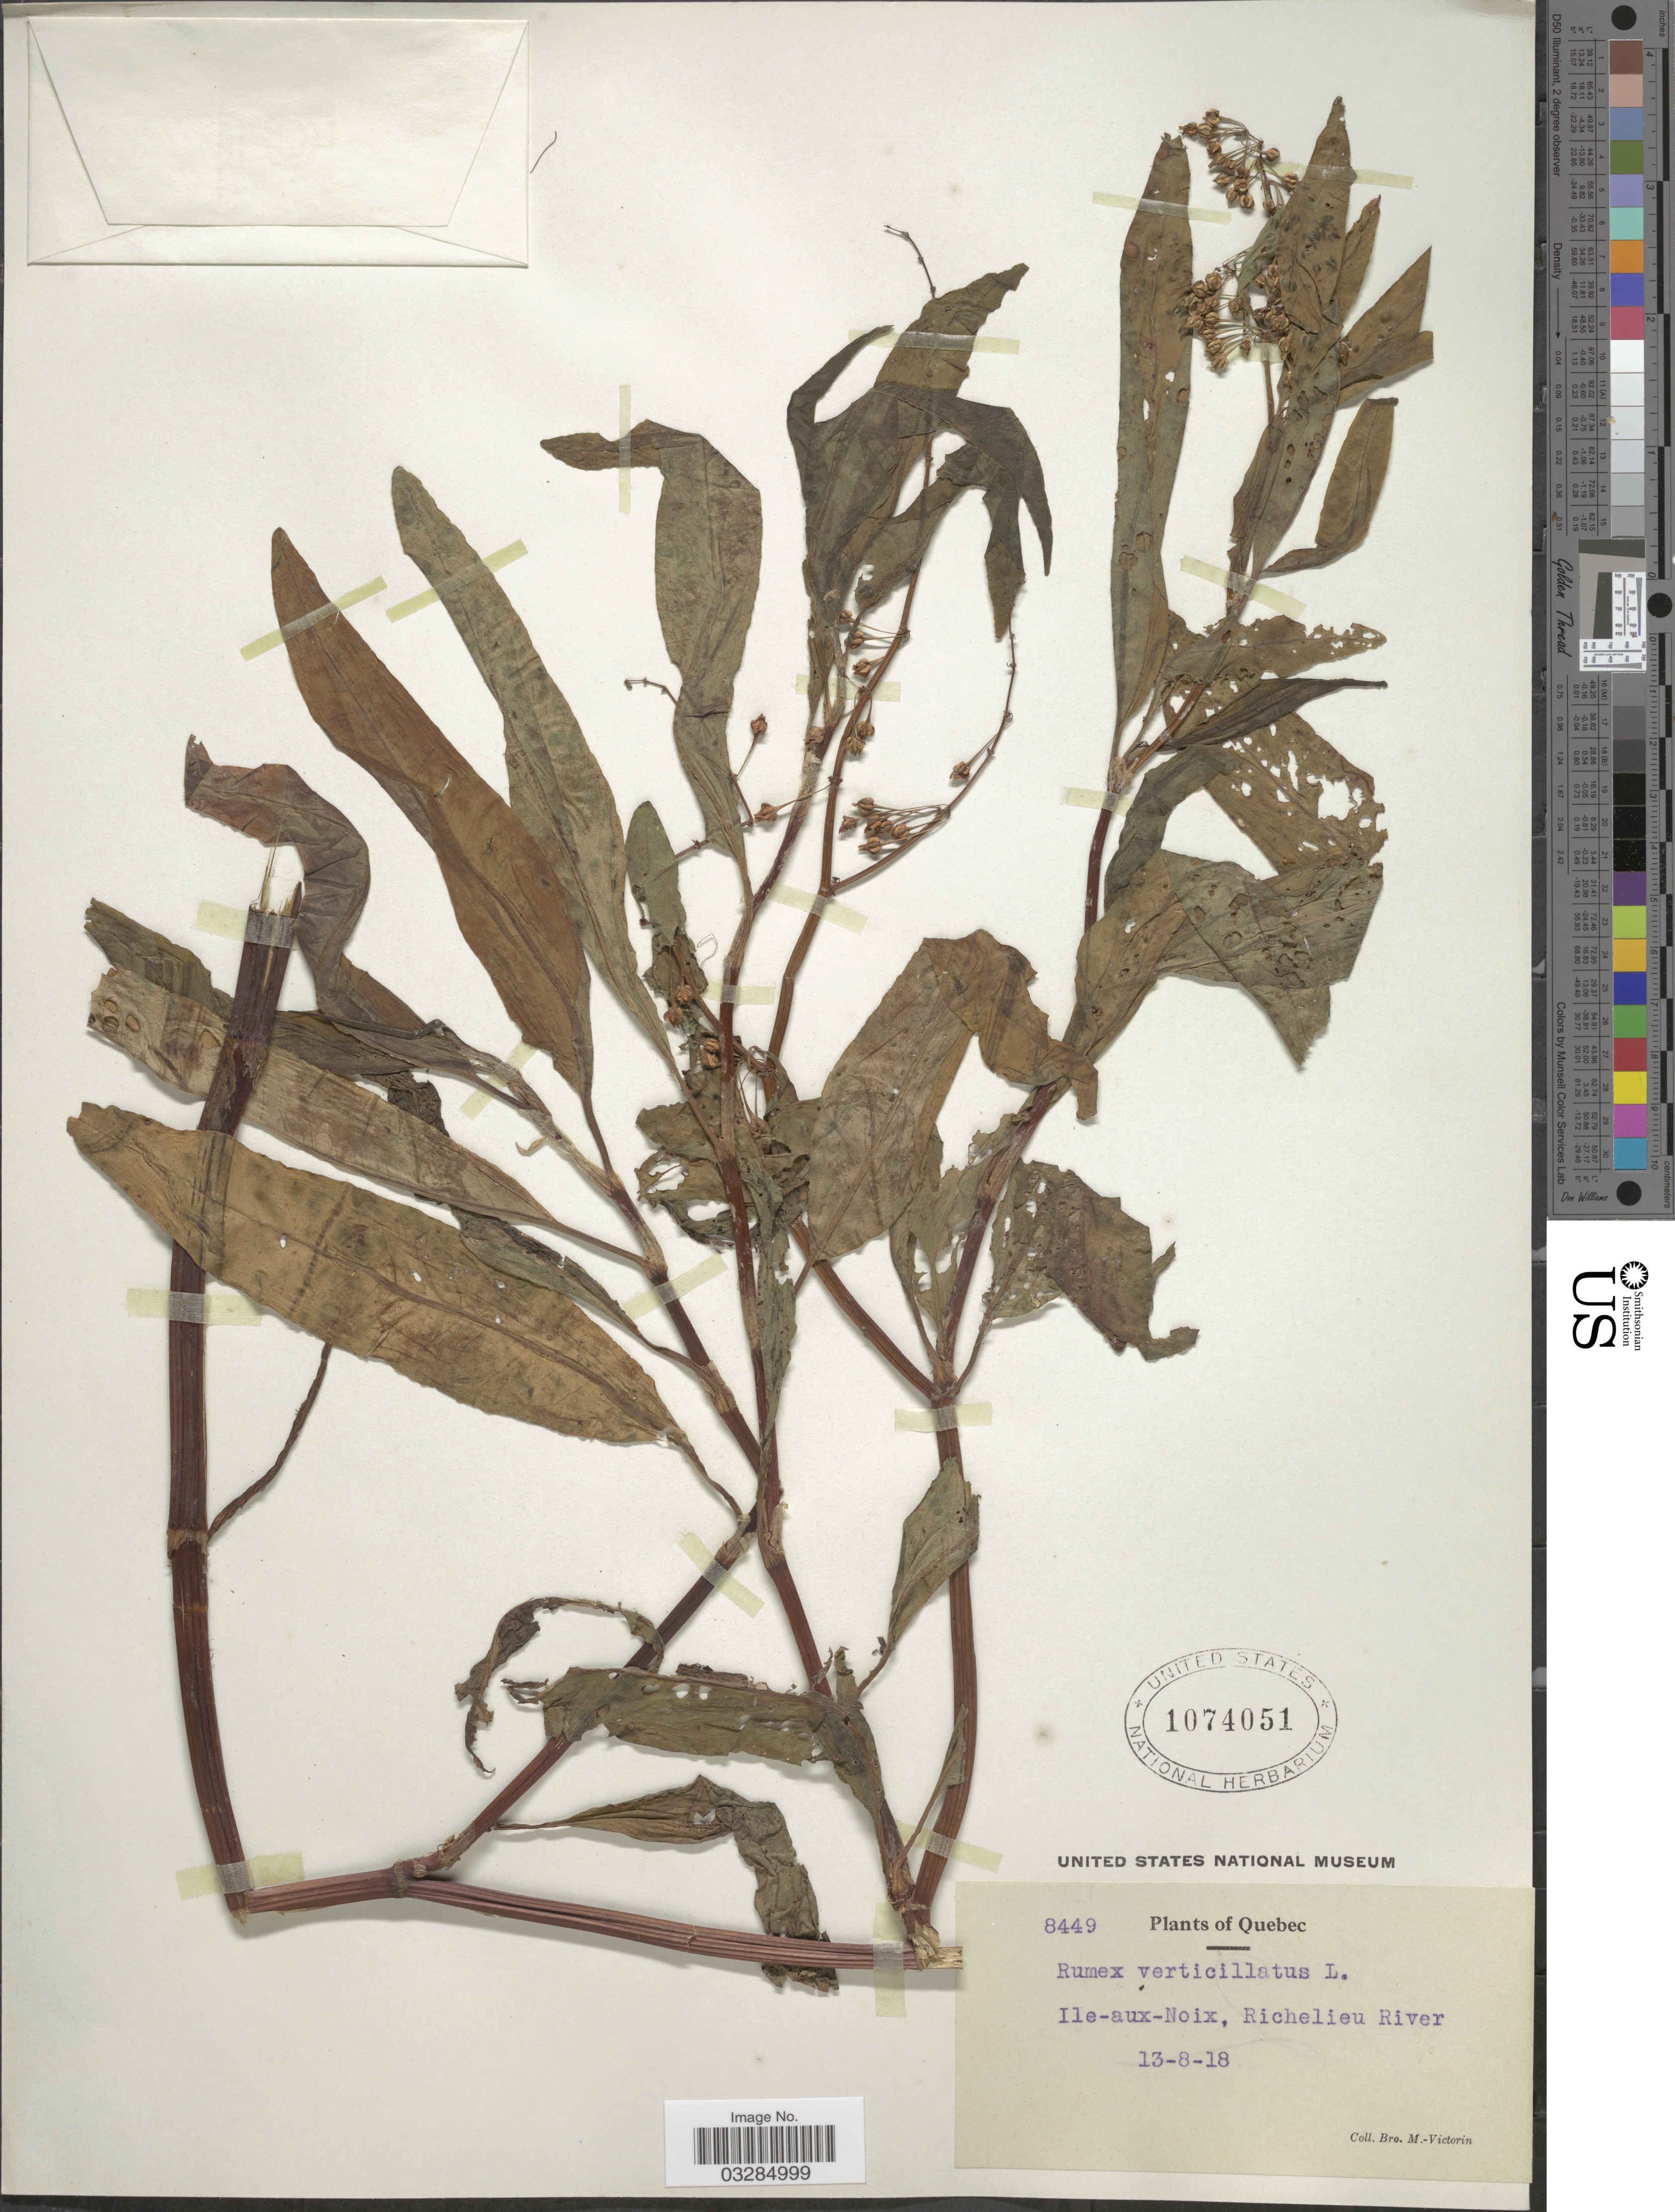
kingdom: Plantae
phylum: Tracheophyta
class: Magnoliopsida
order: Caryophyllales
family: Polygonaceae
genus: Rumex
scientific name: Rumex verticillatus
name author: L.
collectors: Fr. Marie-Victorin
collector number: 8449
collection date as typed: Transcribed d/m/y: 13/8/18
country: Canada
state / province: Quebec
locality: Ile-aux-Noix, Richelieu River.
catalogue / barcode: US 1074051